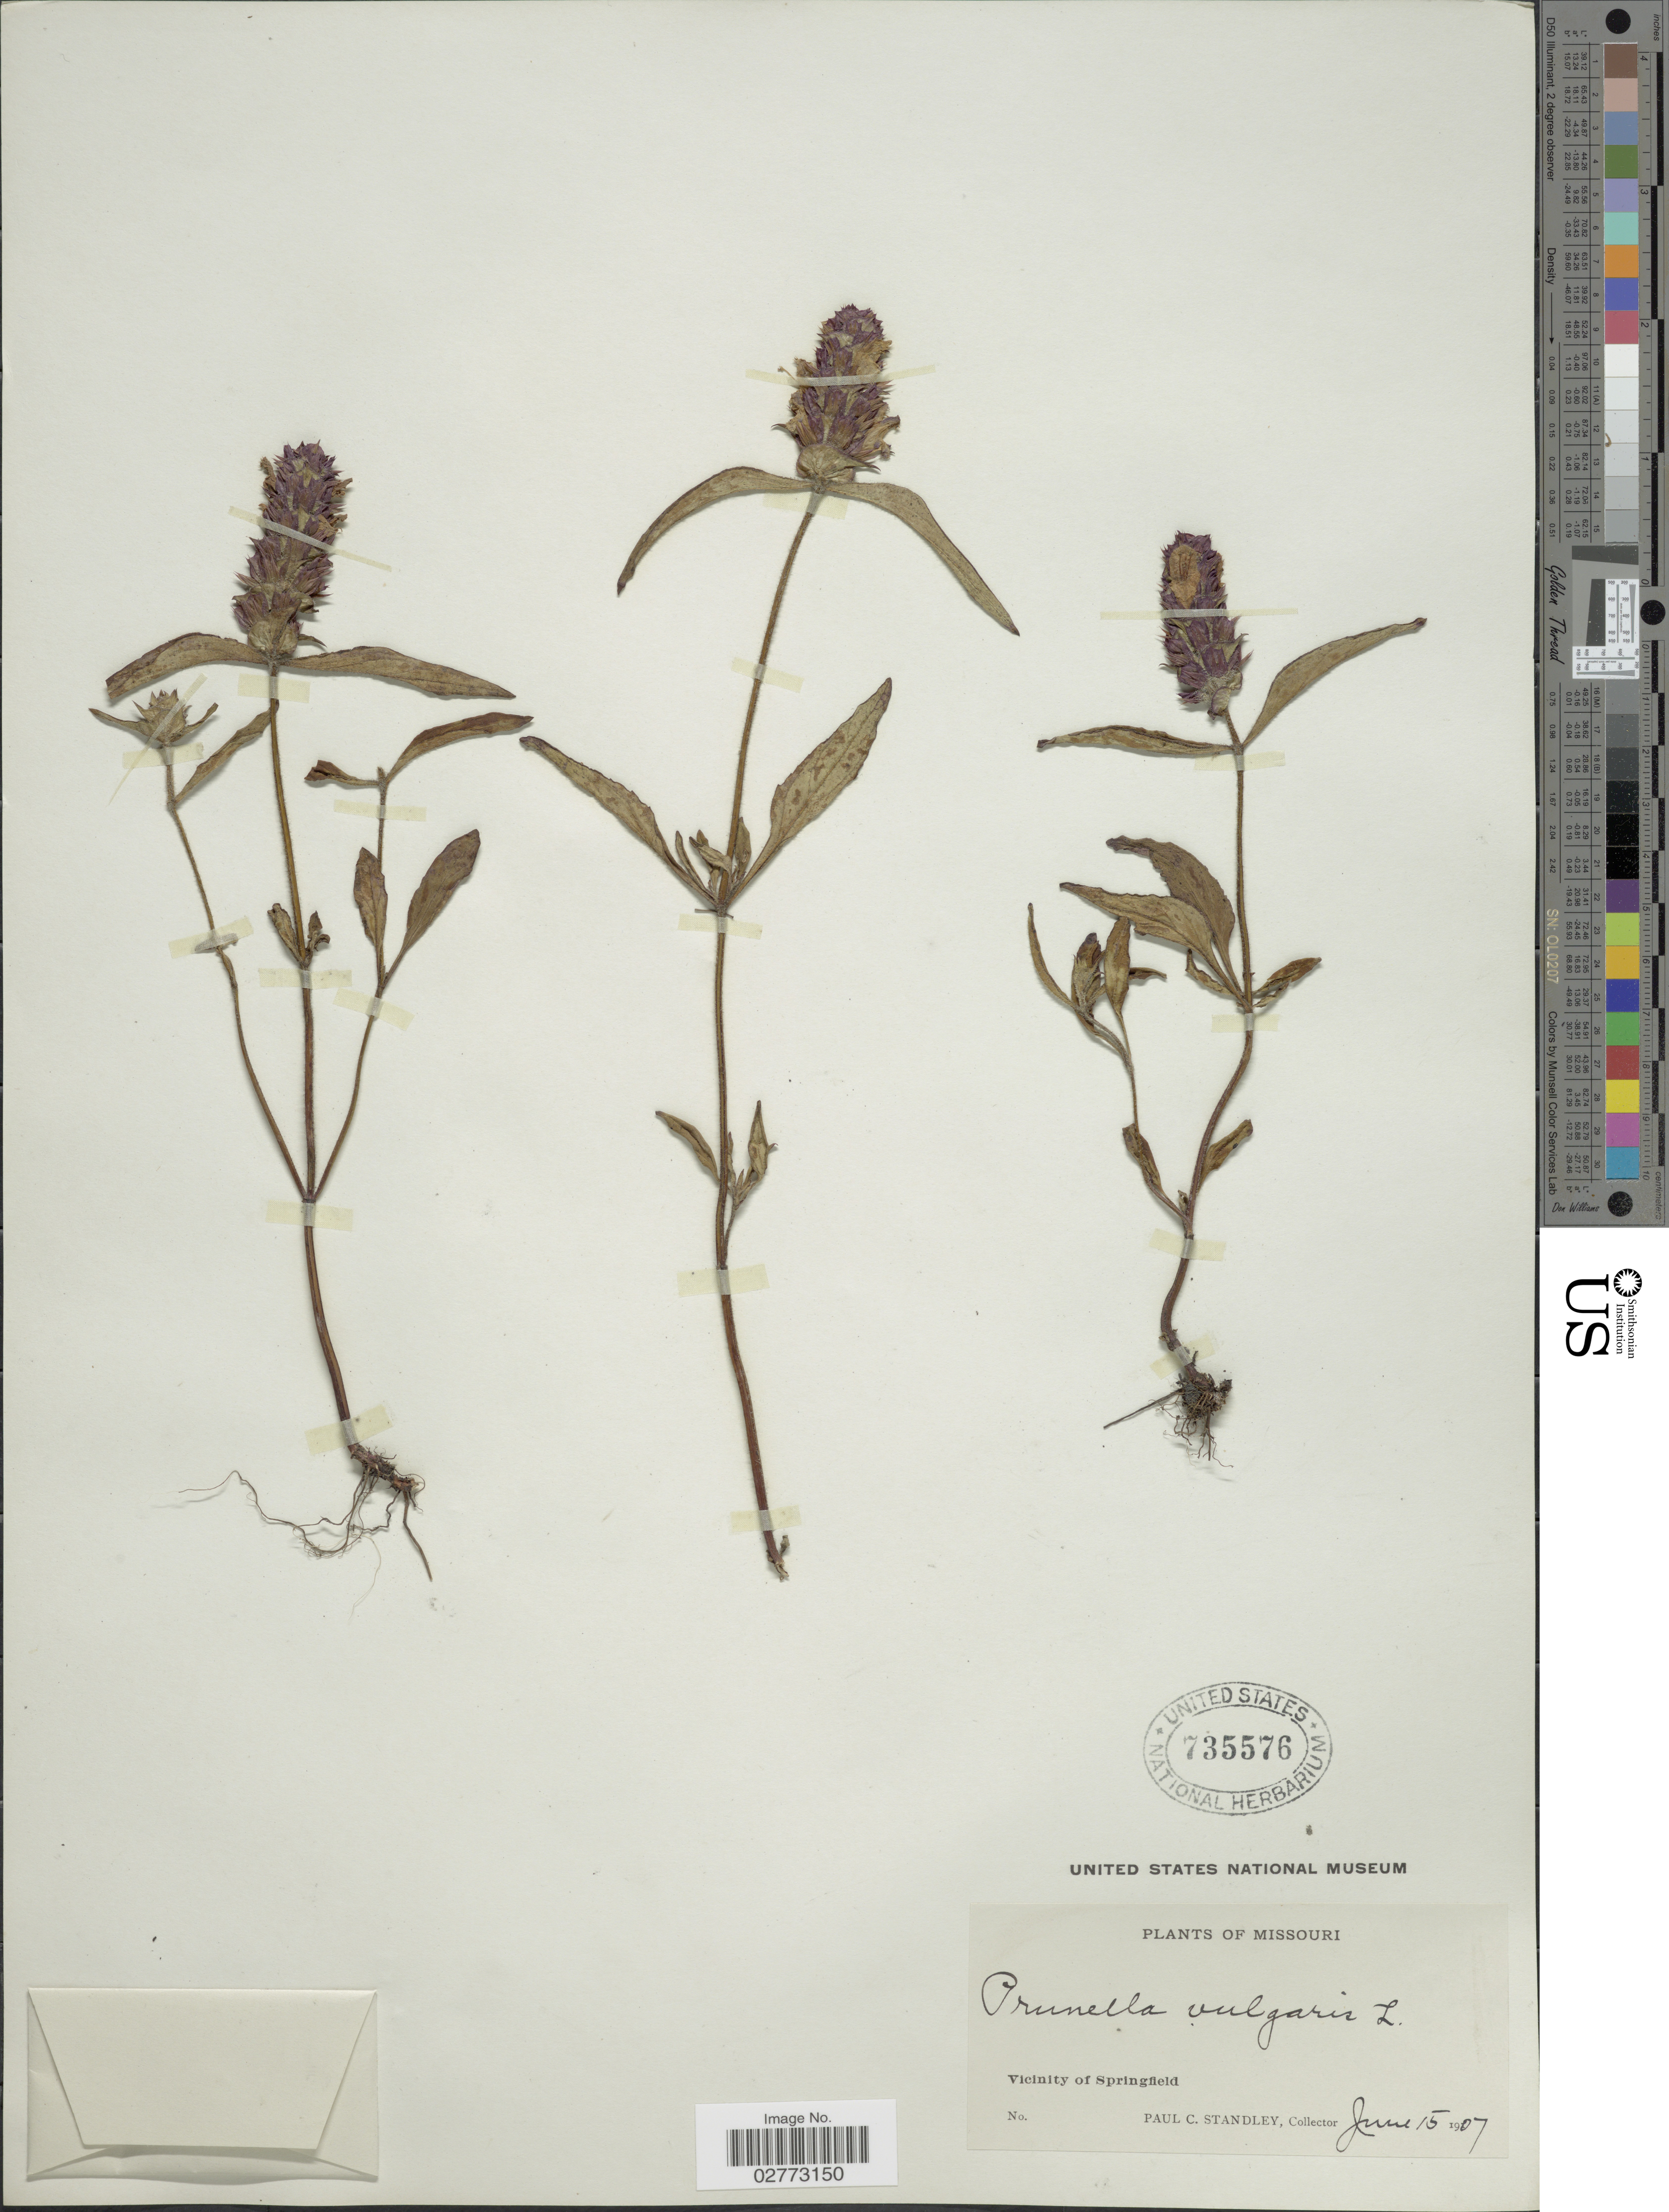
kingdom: Plantae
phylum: Tracheophyta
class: Magnoliopsida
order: Lamiales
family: Lamiaceae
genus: Prunella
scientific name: Prunella vulgaris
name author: L.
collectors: P. C. Standley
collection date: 1907-06-15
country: United States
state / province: Missouri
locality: Vicinity of Springfield.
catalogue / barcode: US 735576